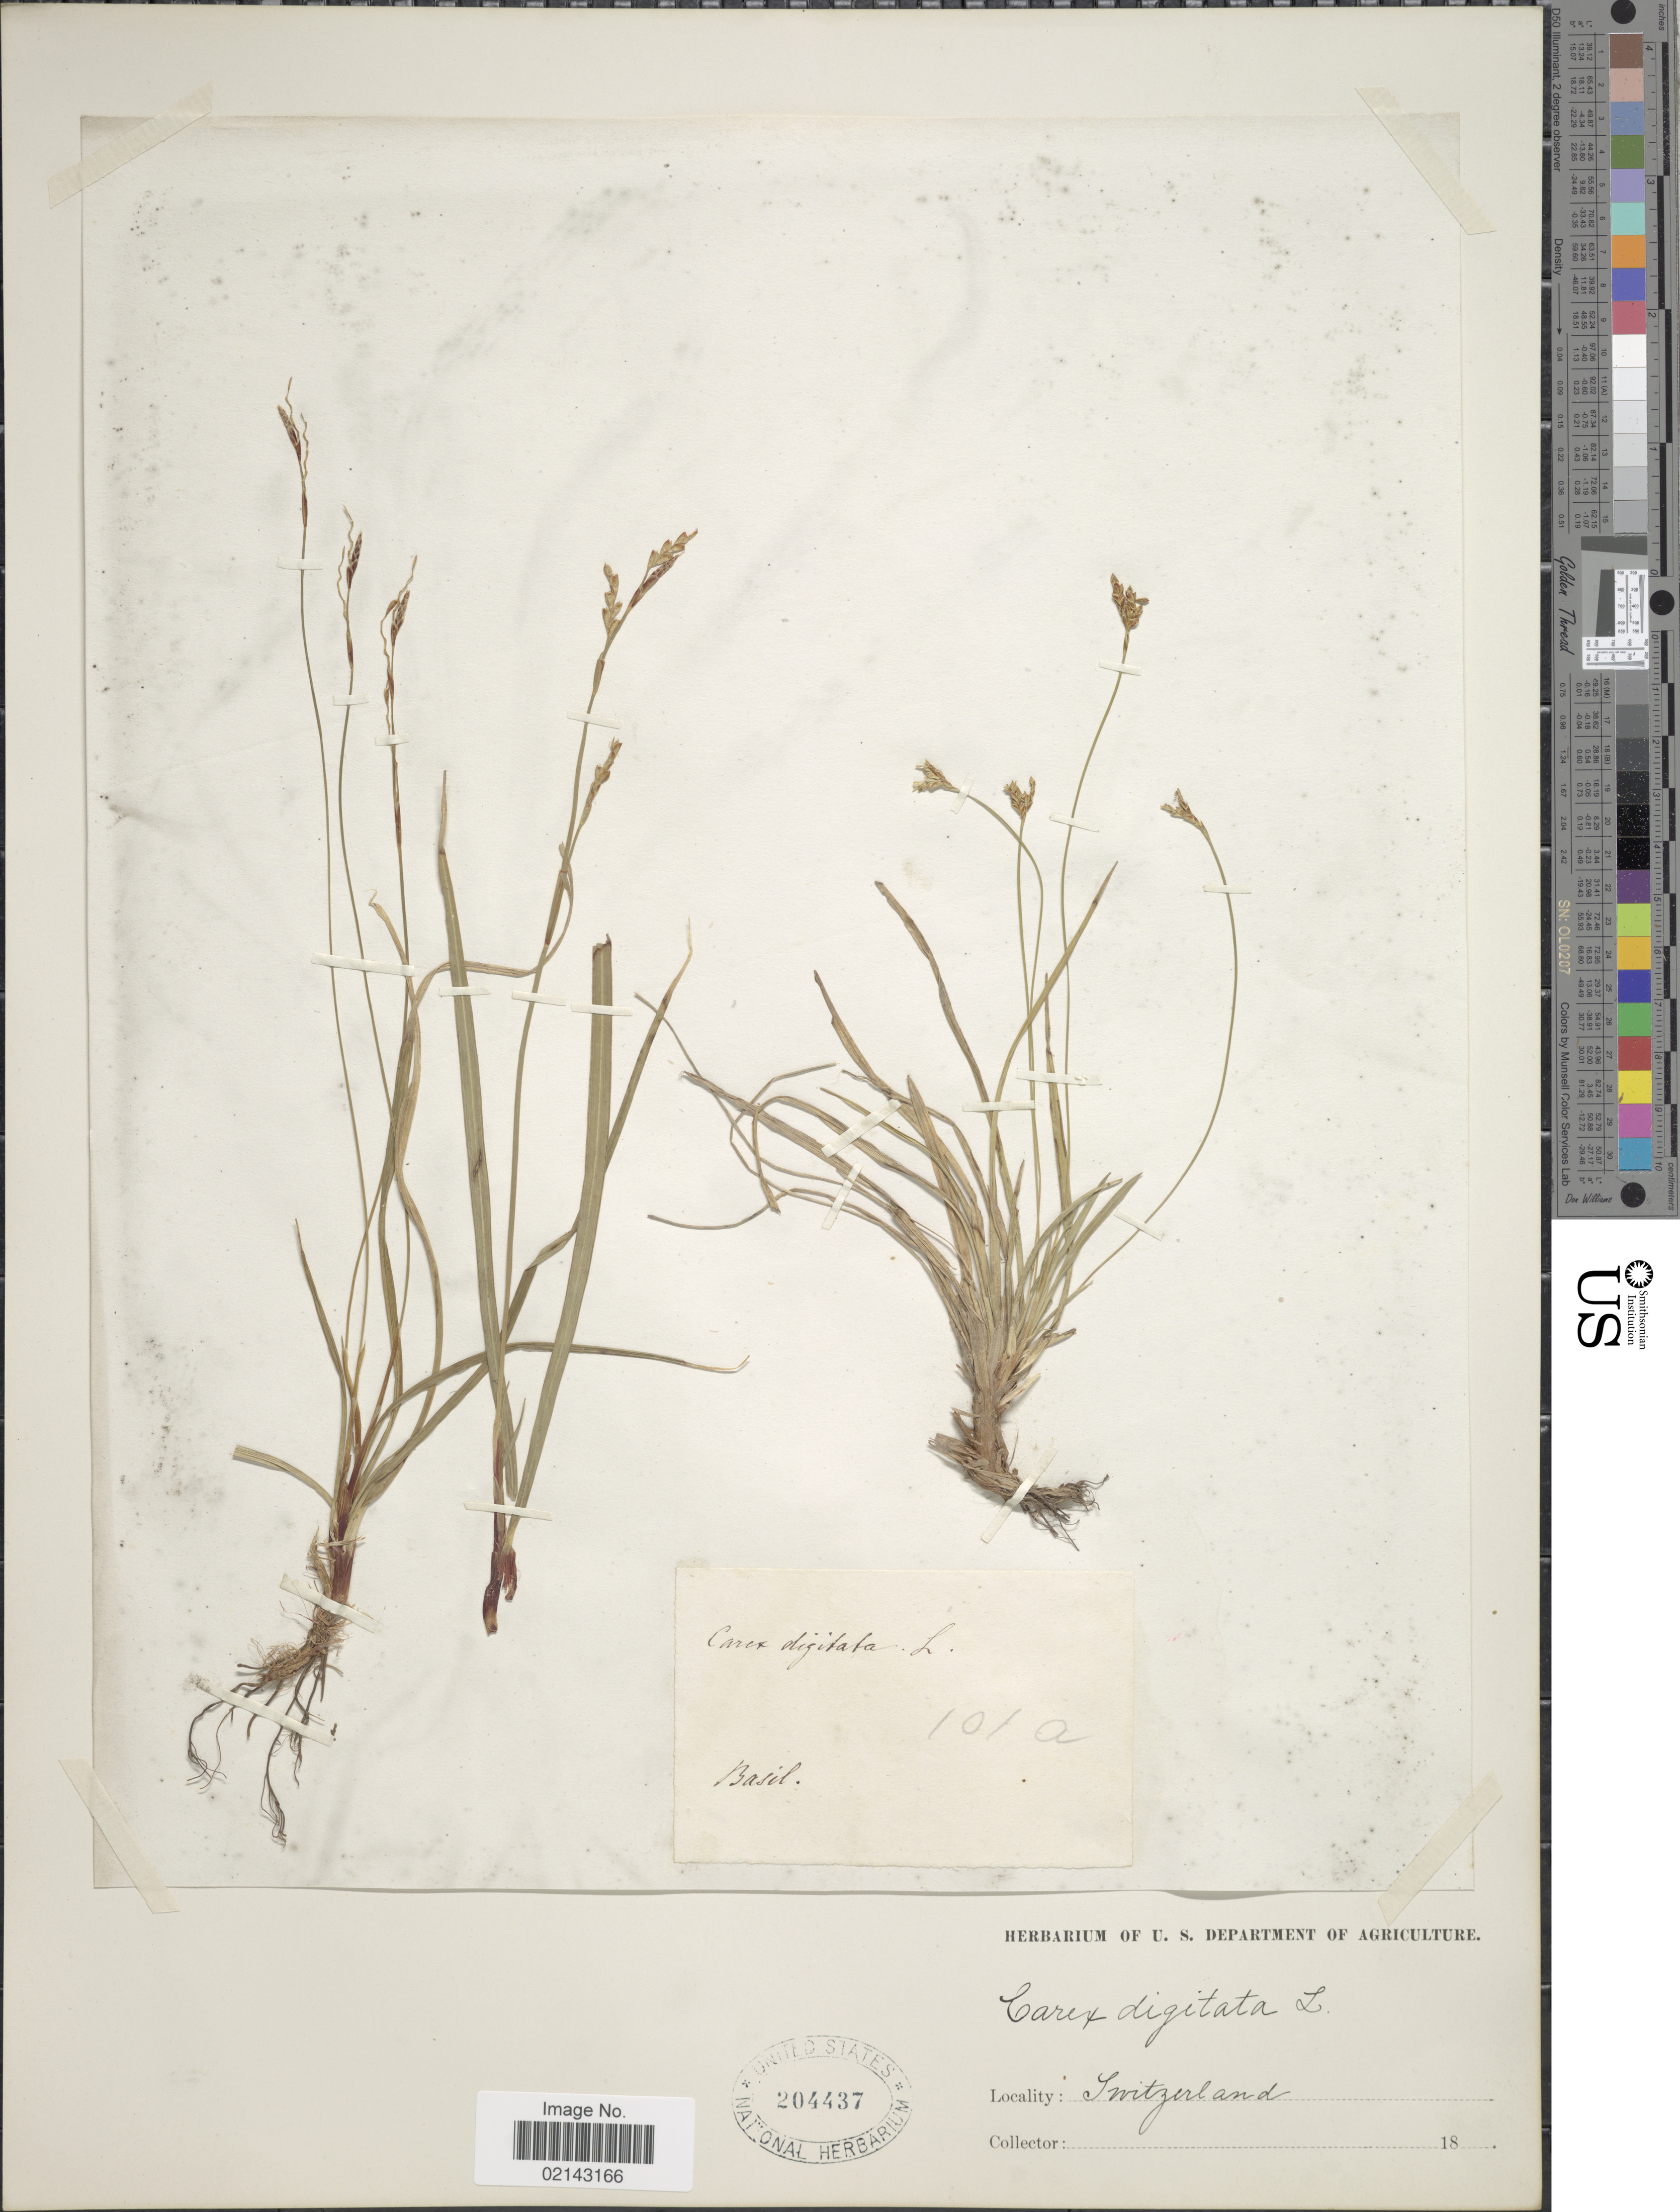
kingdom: Plantae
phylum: Tracheophyta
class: Liliopsida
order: Poales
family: Cyperaceae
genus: Carex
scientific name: Carex digitata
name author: L.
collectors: ex herb. U. S. Department of Agriculture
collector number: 101a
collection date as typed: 18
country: Switzerland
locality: Basil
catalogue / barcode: US 204437